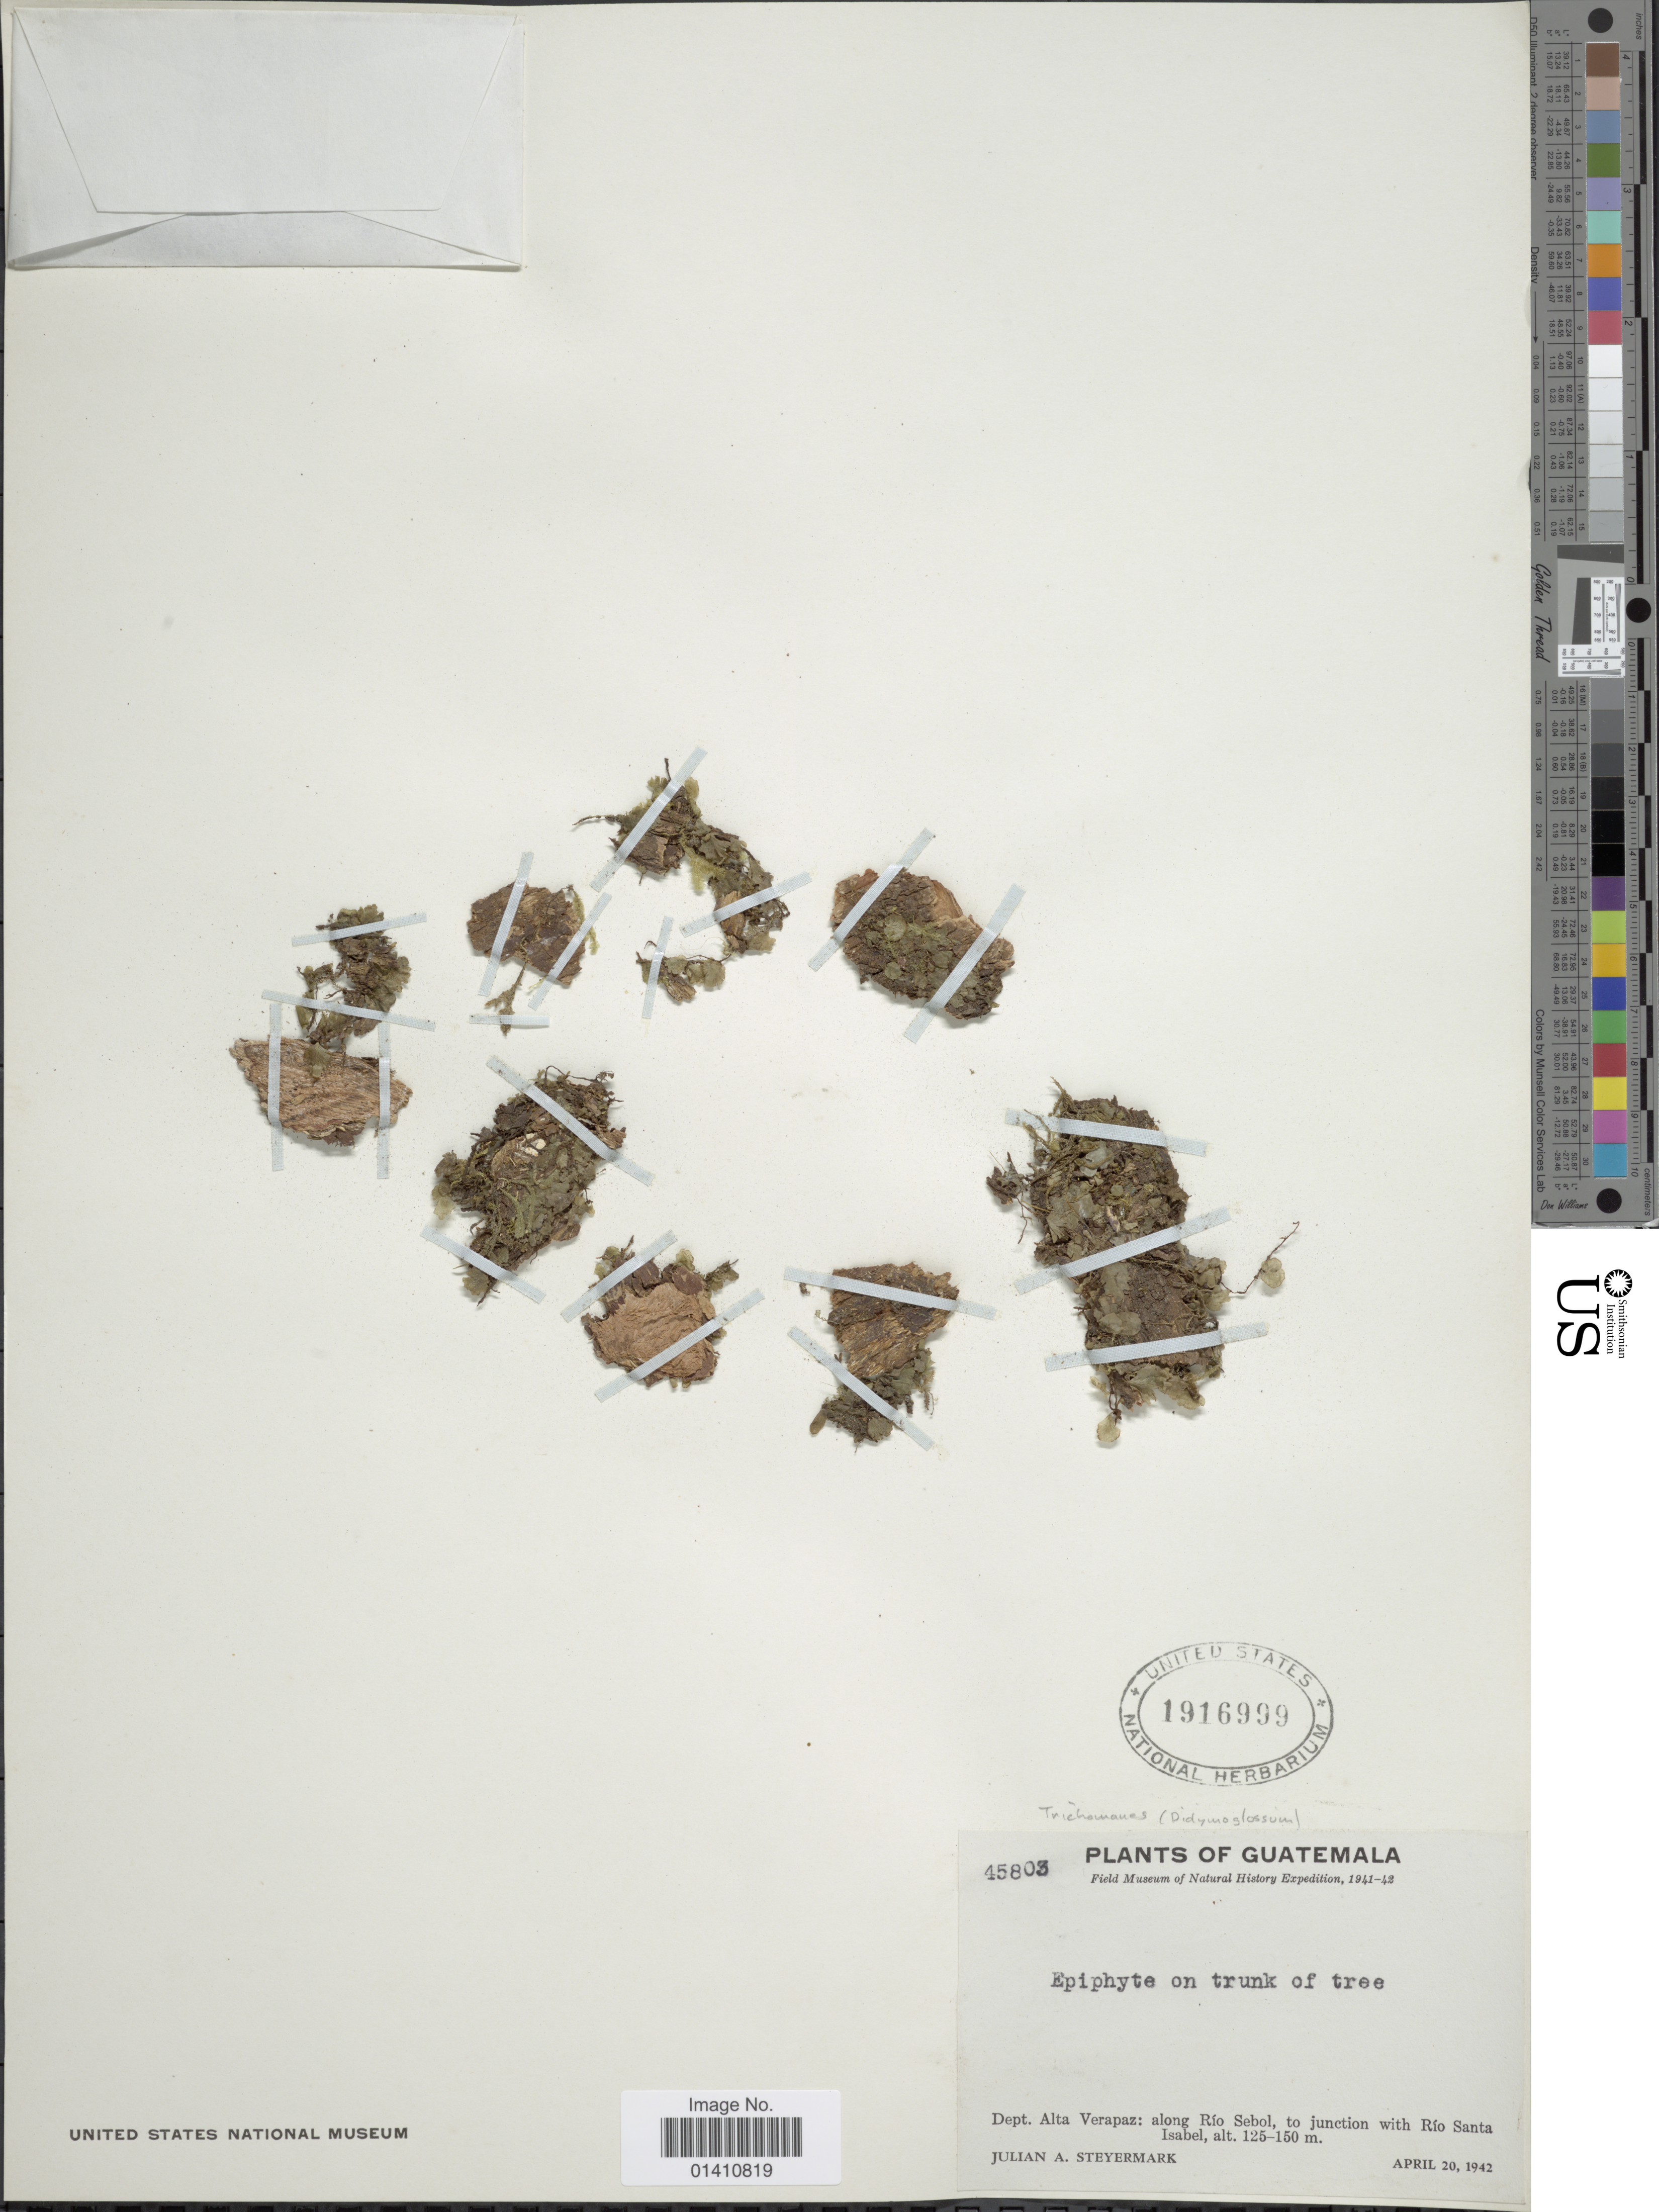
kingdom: Plantae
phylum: Tracheophyta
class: Polypodiopsida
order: Hymenophyllales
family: Hymenophyllaceae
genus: Didymoglossum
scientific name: Didymoglossum sp.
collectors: J. Steyermark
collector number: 45803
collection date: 1942-04-20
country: Guatemala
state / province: Alta Verapaz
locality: Along Rio Sebol, to junction with Rio Santa Isabel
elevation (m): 125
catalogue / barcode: US 1916999